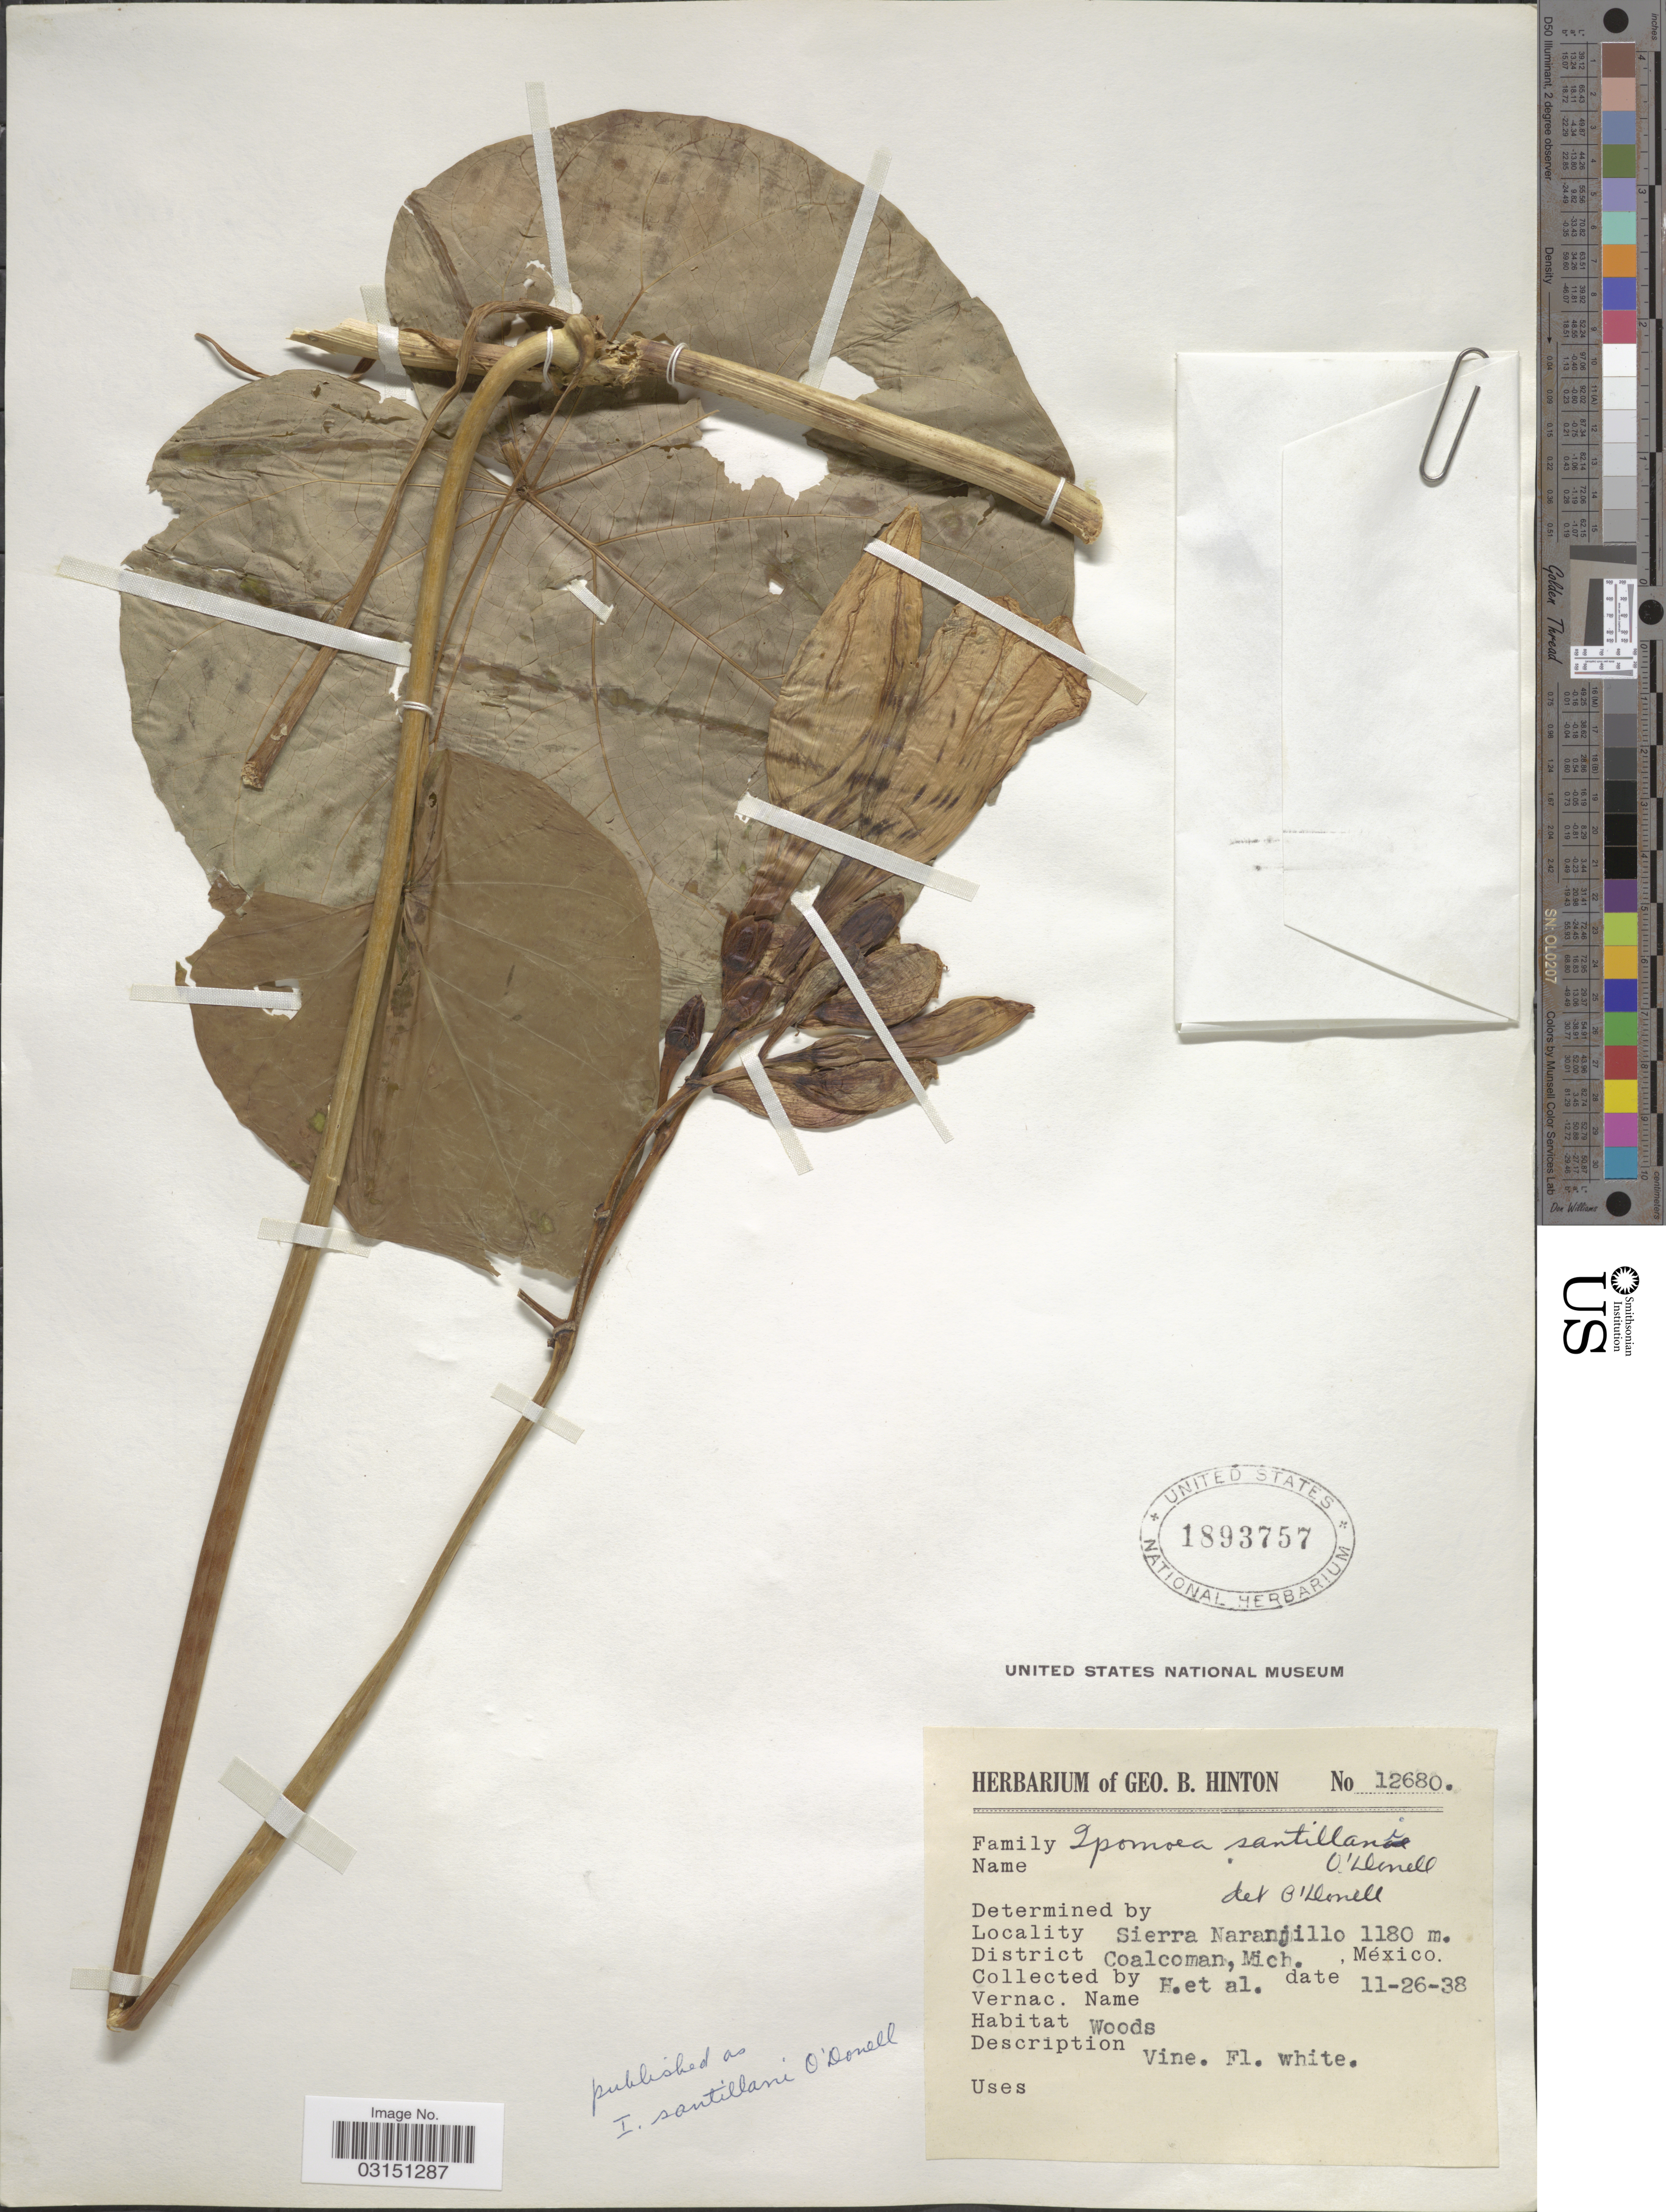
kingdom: Plantae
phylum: Tracheophyta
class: Magnoliopsida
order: Solanales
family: Convolvulaceae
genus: Ipomoea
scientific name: Ipomoea santillanii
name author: O'Donell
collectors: G. B. Hinton & et al.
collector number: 12680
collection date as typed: Transcribed d/m/y: 26/11/38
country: Mexico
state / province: Michoacán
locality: Sierra Naranjillo, District Coalcoman, Mich.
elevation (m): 1180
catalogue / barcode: US 1893757